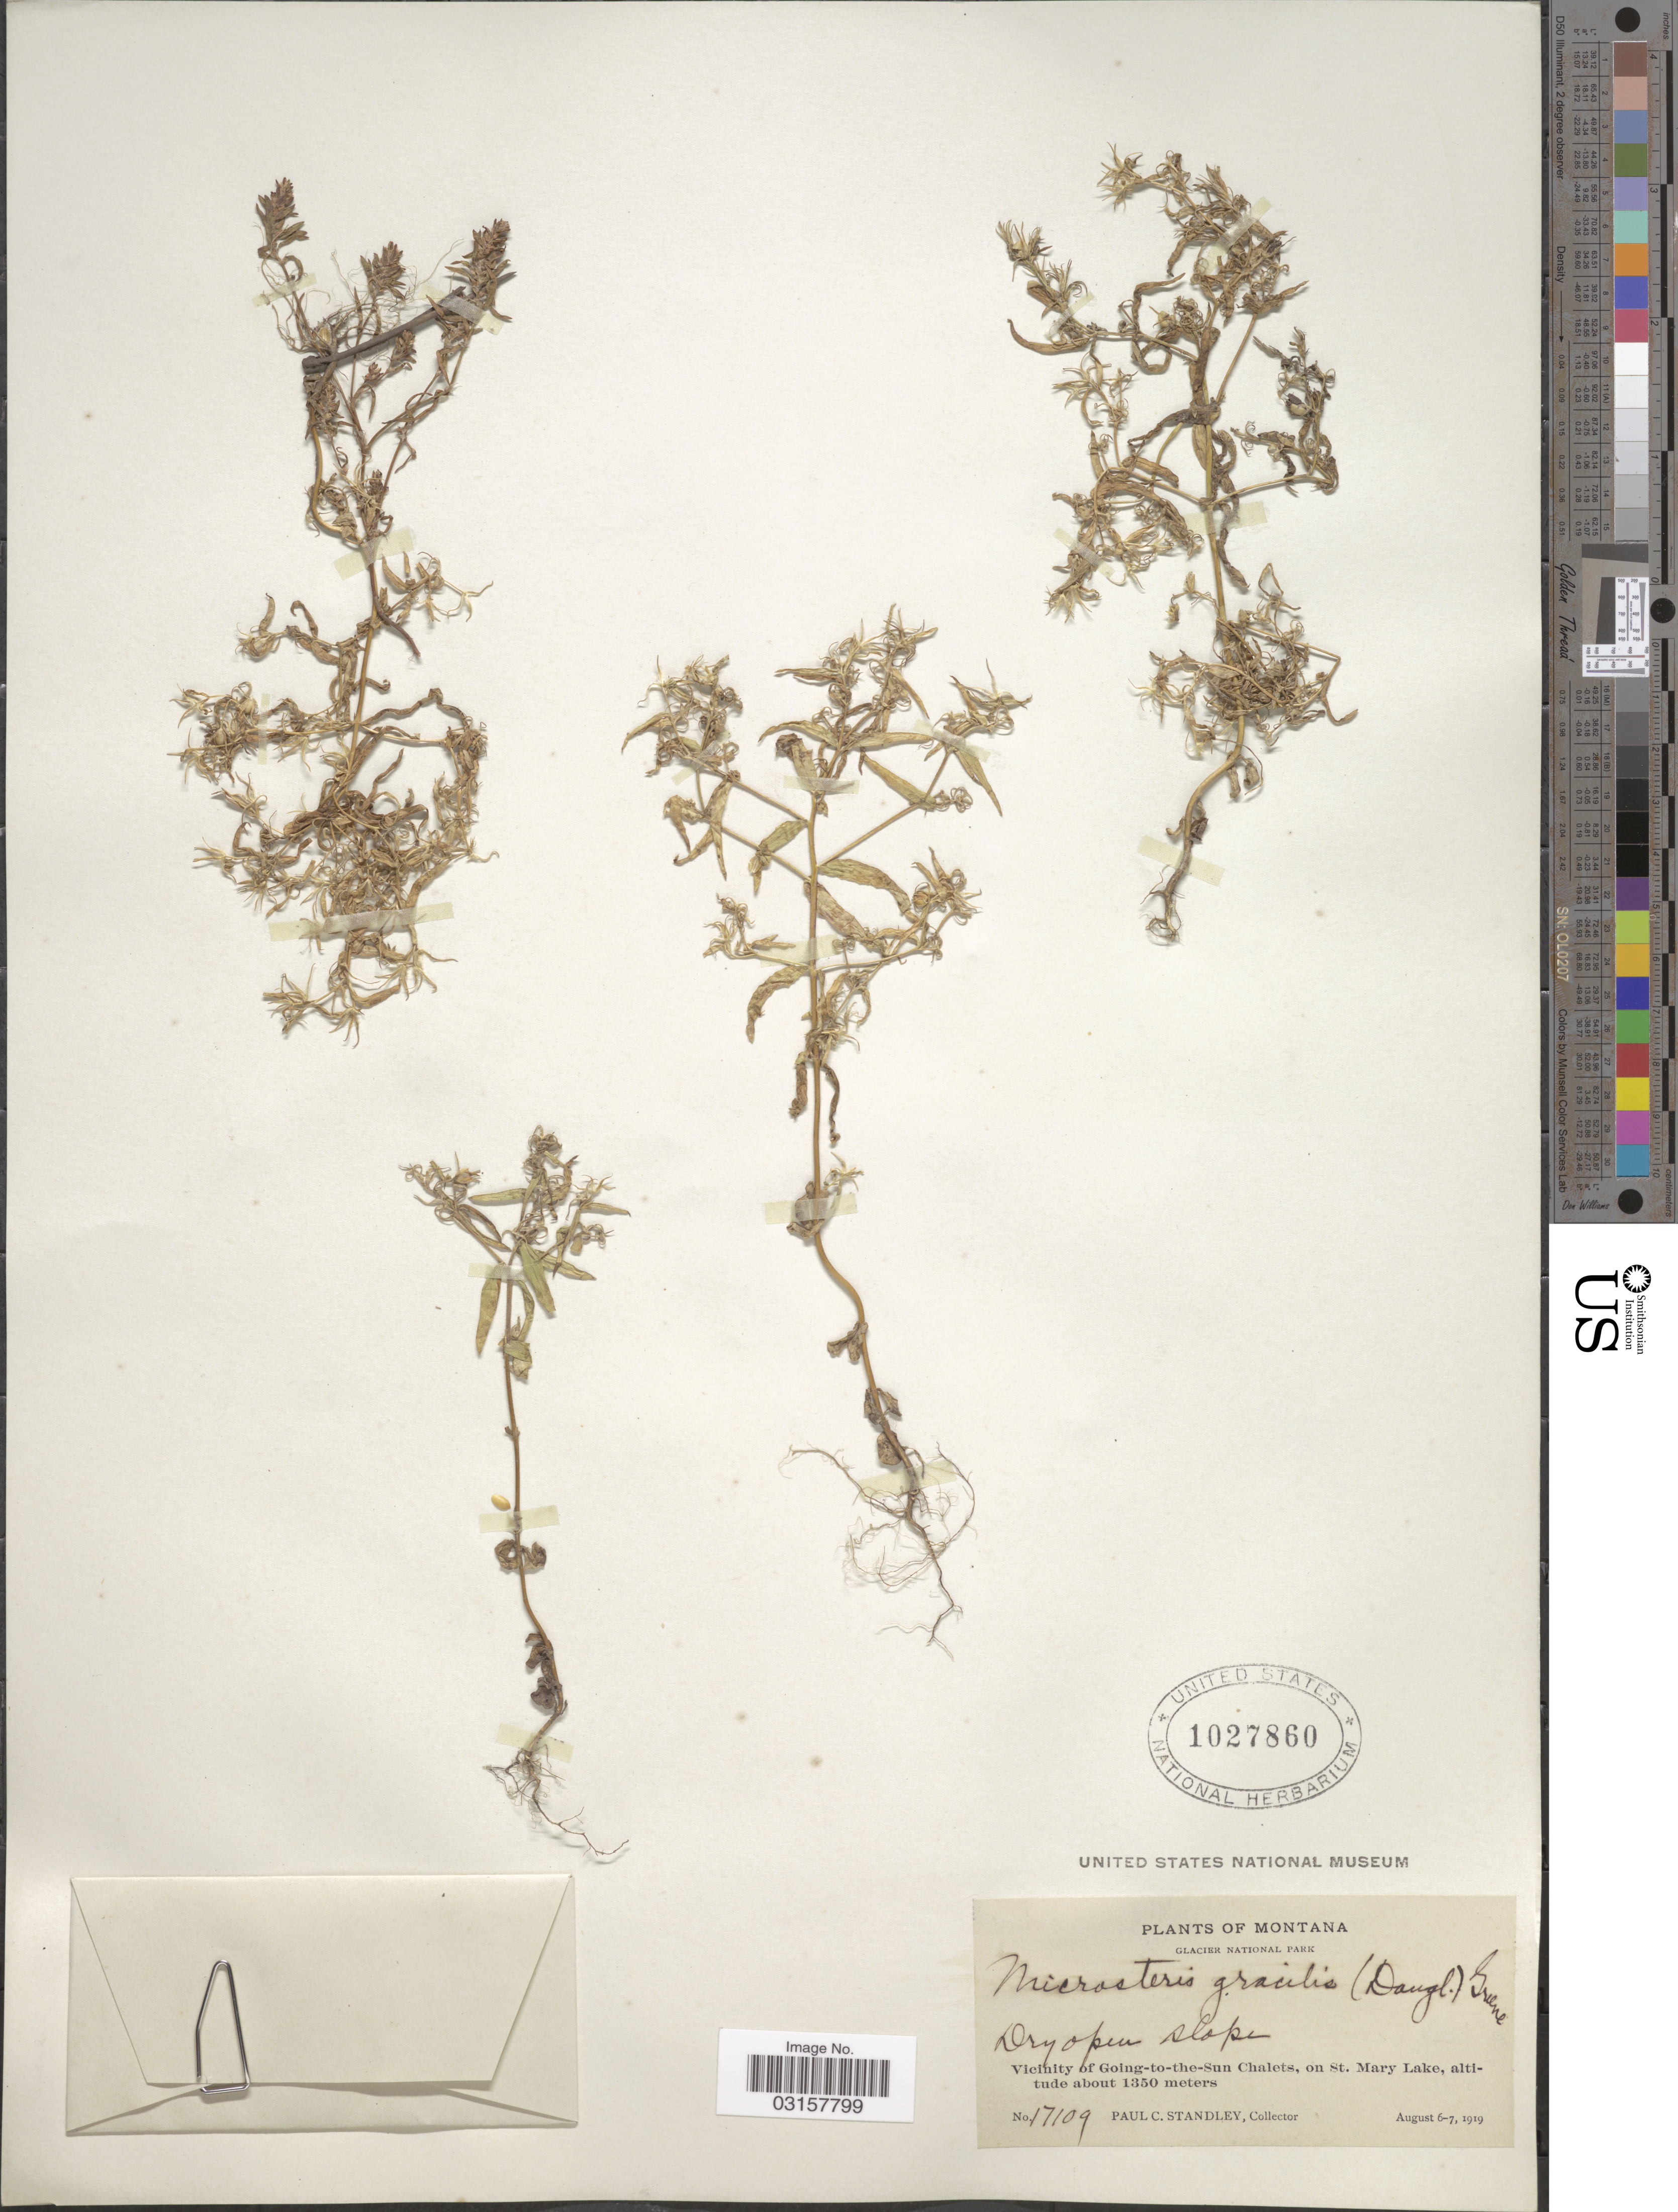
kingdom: Plantae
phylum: Tracheophyta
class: Magnoliopsida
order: Ericales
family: Polemoniaceae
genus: Microsteris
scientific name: Microsteris gracilis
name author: (Hook.) Greene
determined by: (US) Smithsonian Institution - National Museum of Natural History - Department of Botany (UNITED STATES)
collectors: P. C. Standley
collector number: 17109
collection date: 1919-08-06/1919-08-07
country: United States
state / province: Montana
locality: Glacier National Park. Vicinity of Going-to-the-Sun Chalets, on St. Mary Lake.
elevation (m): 1350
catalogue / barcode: US 1027860